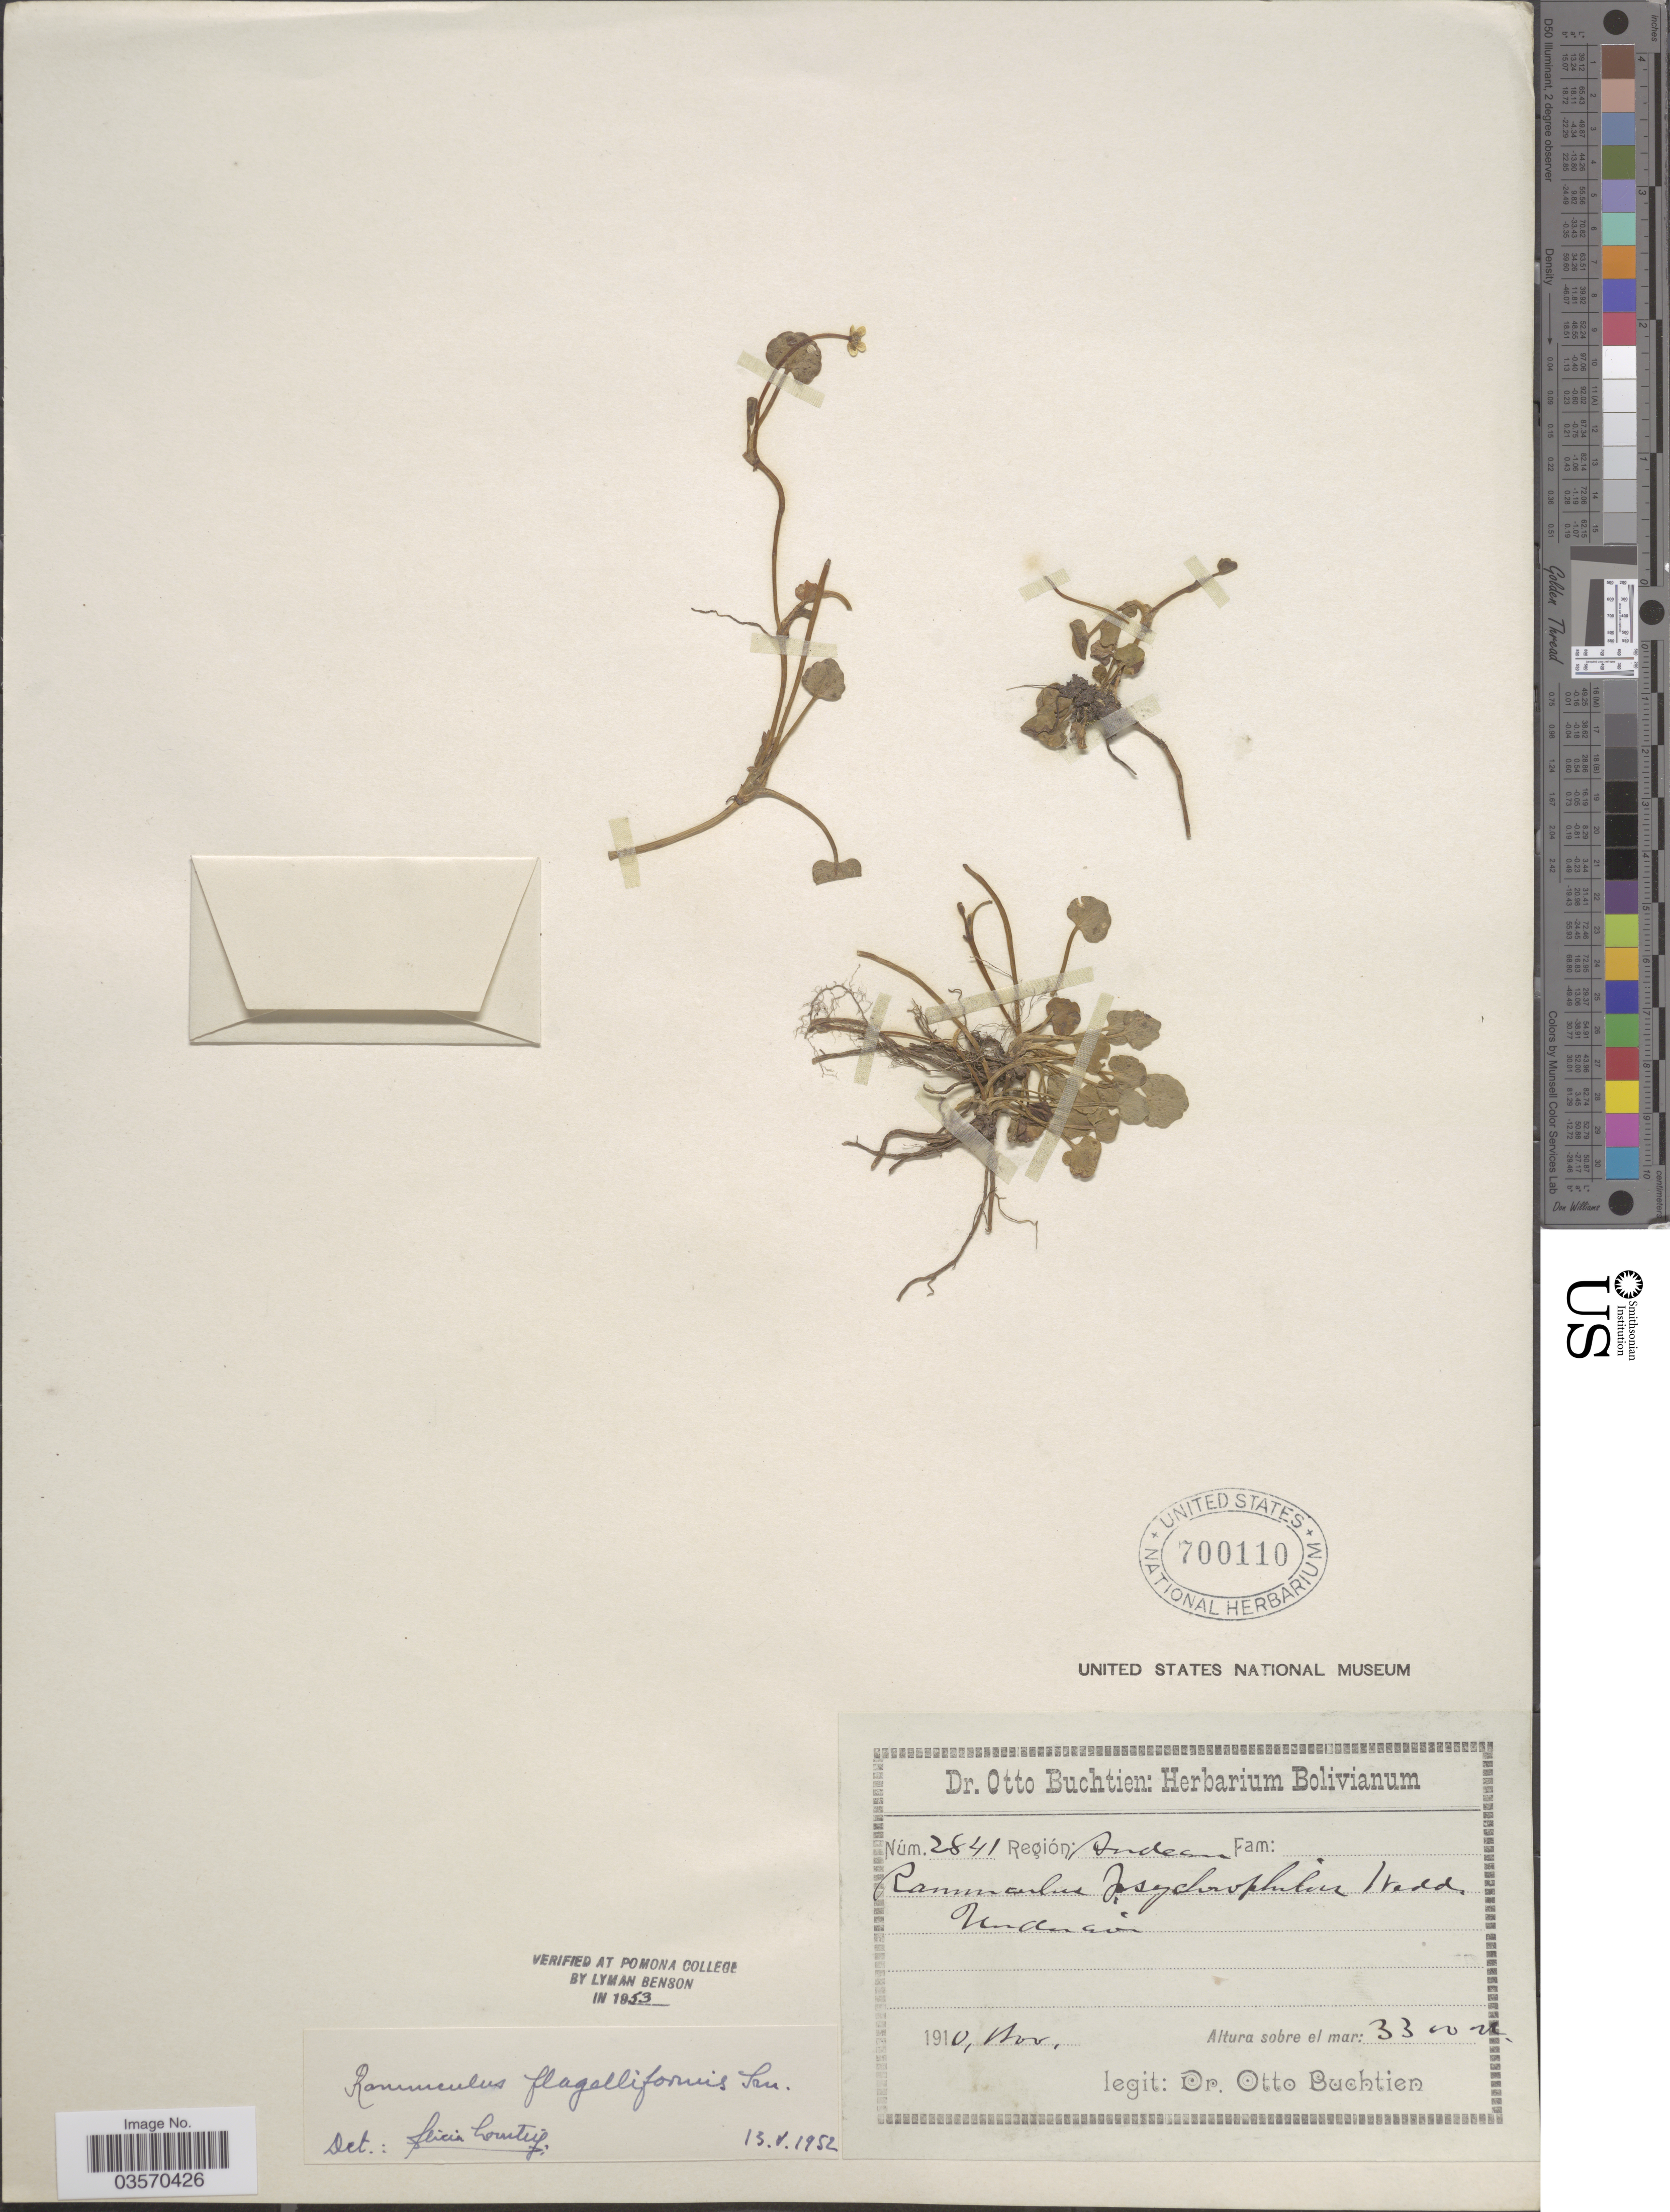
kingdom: Plantae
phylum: Tracheophyta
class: Magnoliopsida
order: Ranunculales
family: Ranunculaceae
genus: Ranunculus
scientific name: Ranunculus flagelliformis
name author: Sm.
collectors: O. Buchtien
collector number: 2841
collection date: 1910-11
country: Bolivia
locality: Región: Andean. Unduavi.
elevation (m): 3300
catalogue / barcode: US 700110